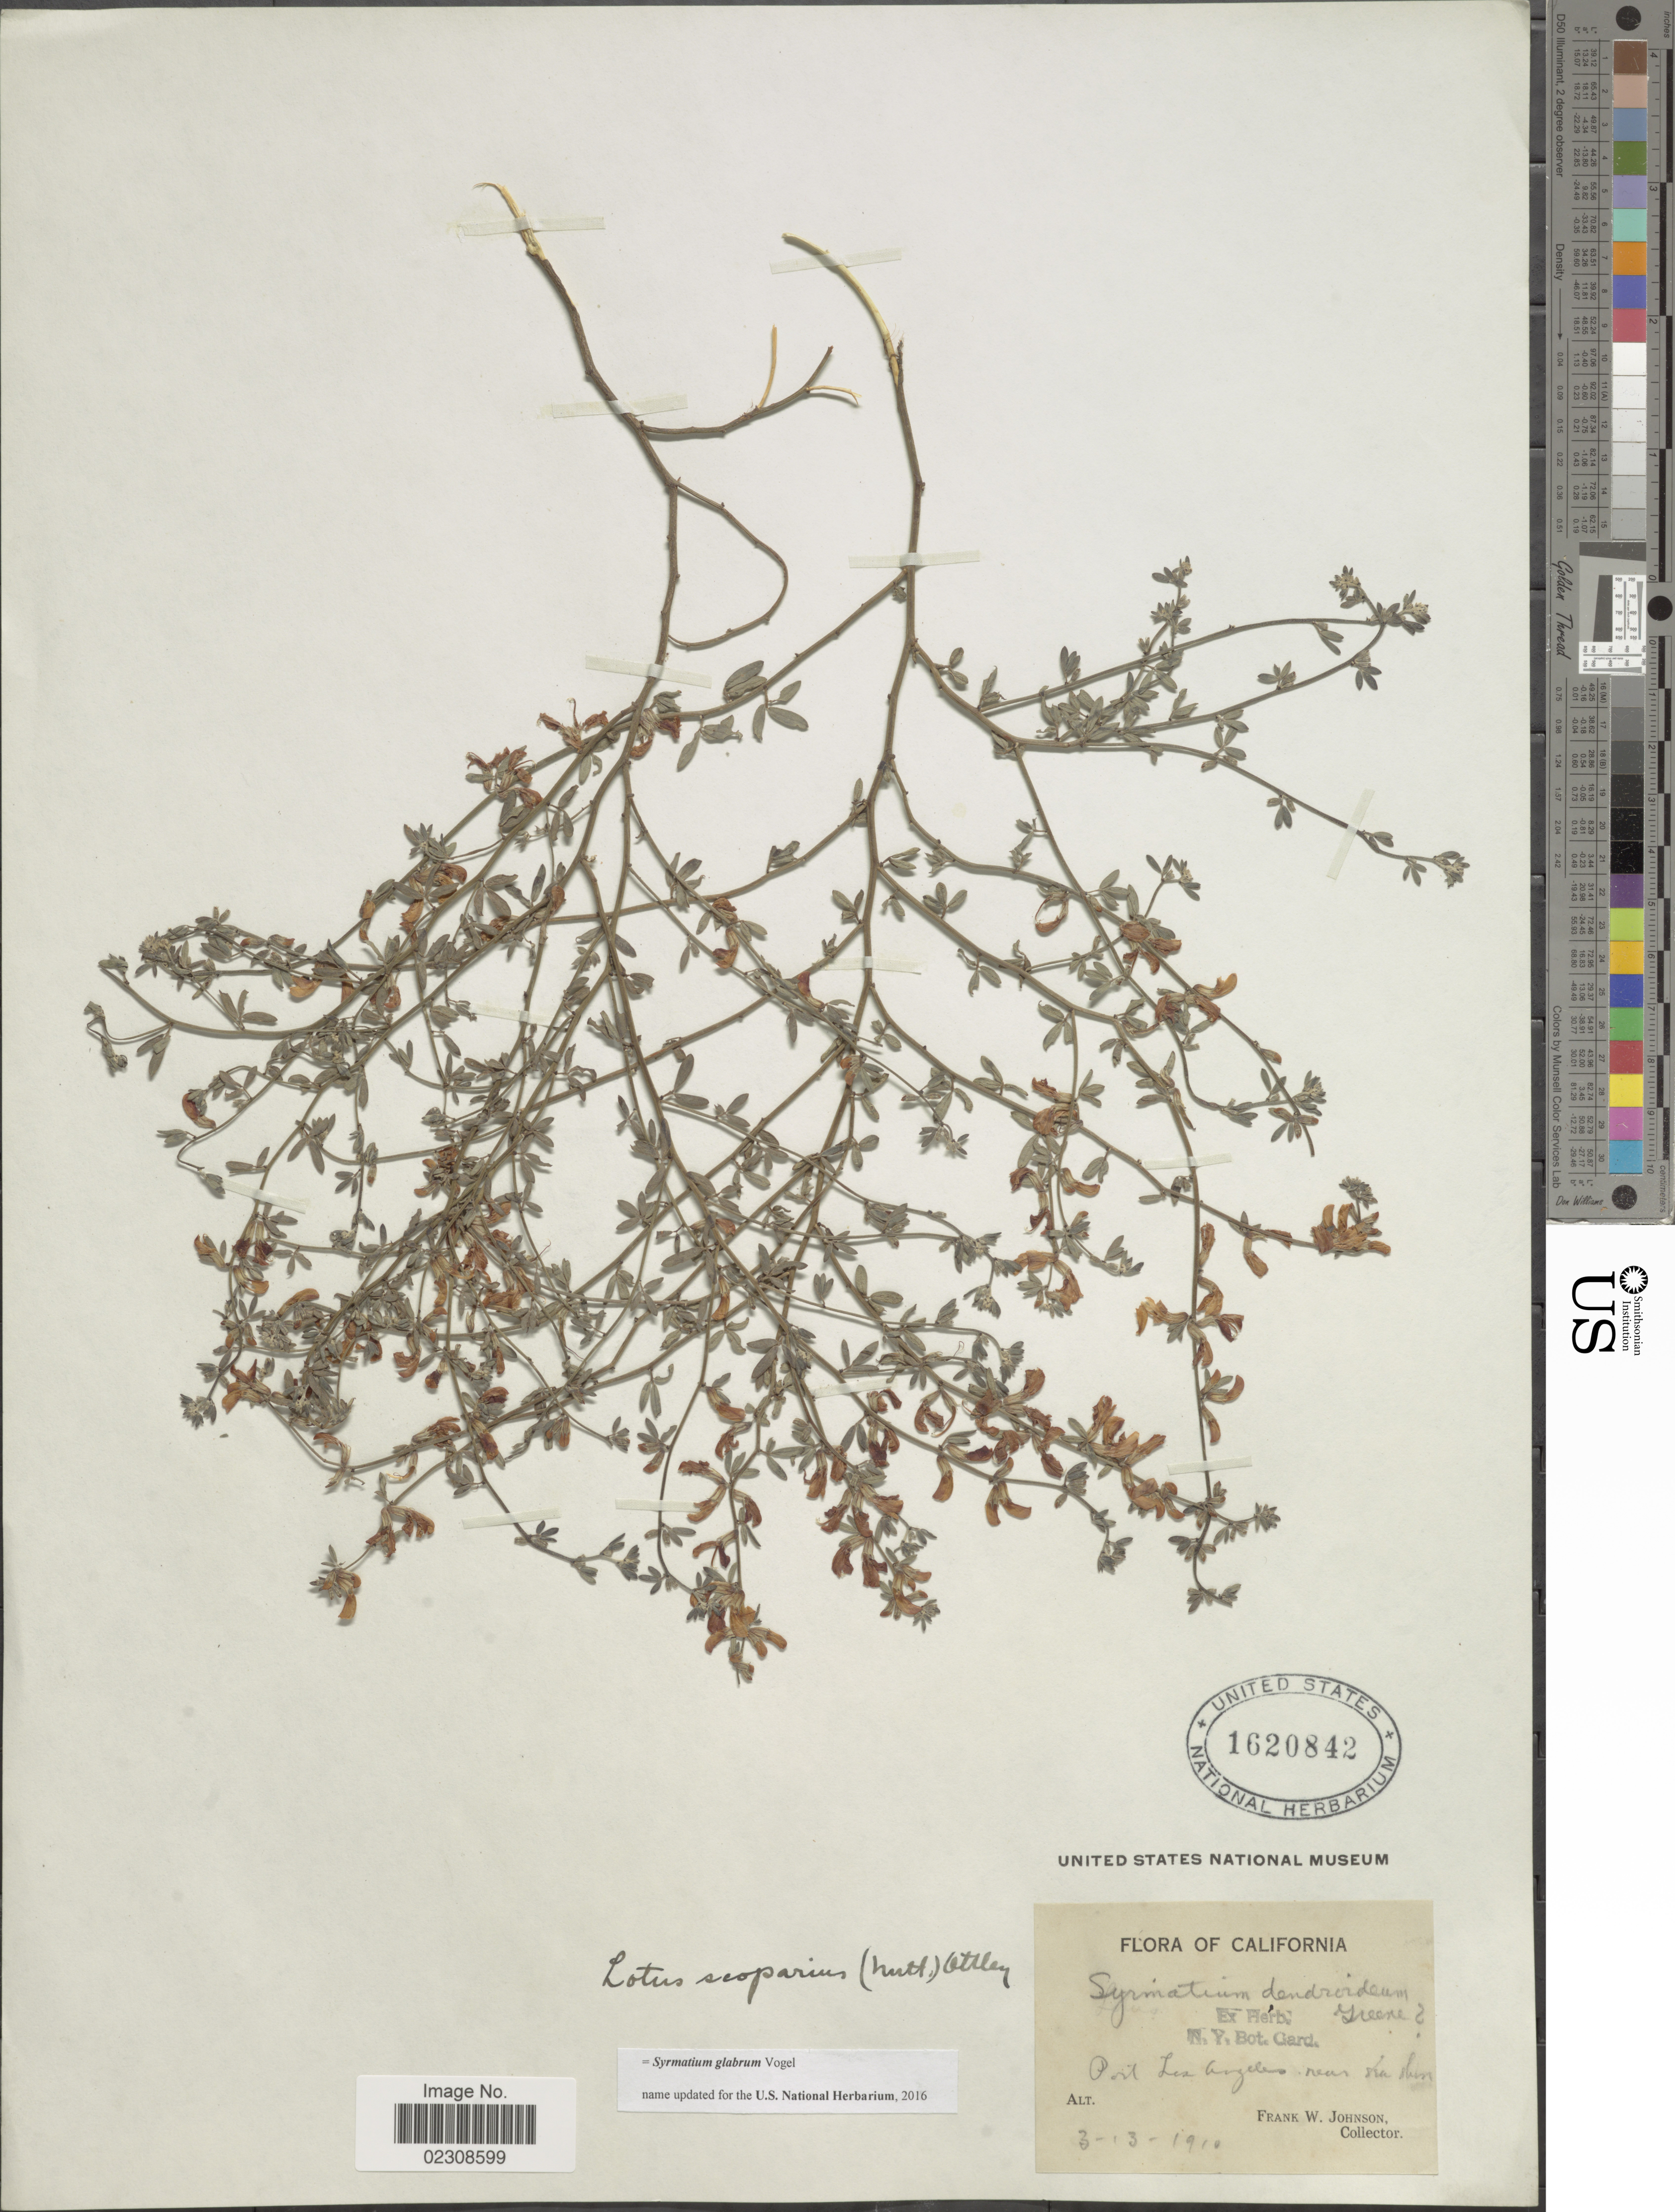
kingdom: Plantae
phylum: Tracheophyta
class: Magnoliopsida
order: Fabales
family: Fabaceae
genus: Syrmatium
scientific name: Syrmatium glabrum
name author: Vogel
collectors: F. W. Johnson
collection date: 1910-03-13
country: United States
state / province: California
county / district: Los Angeles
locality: Port Los Angeles, near sea shore.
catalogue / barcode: US 1620842